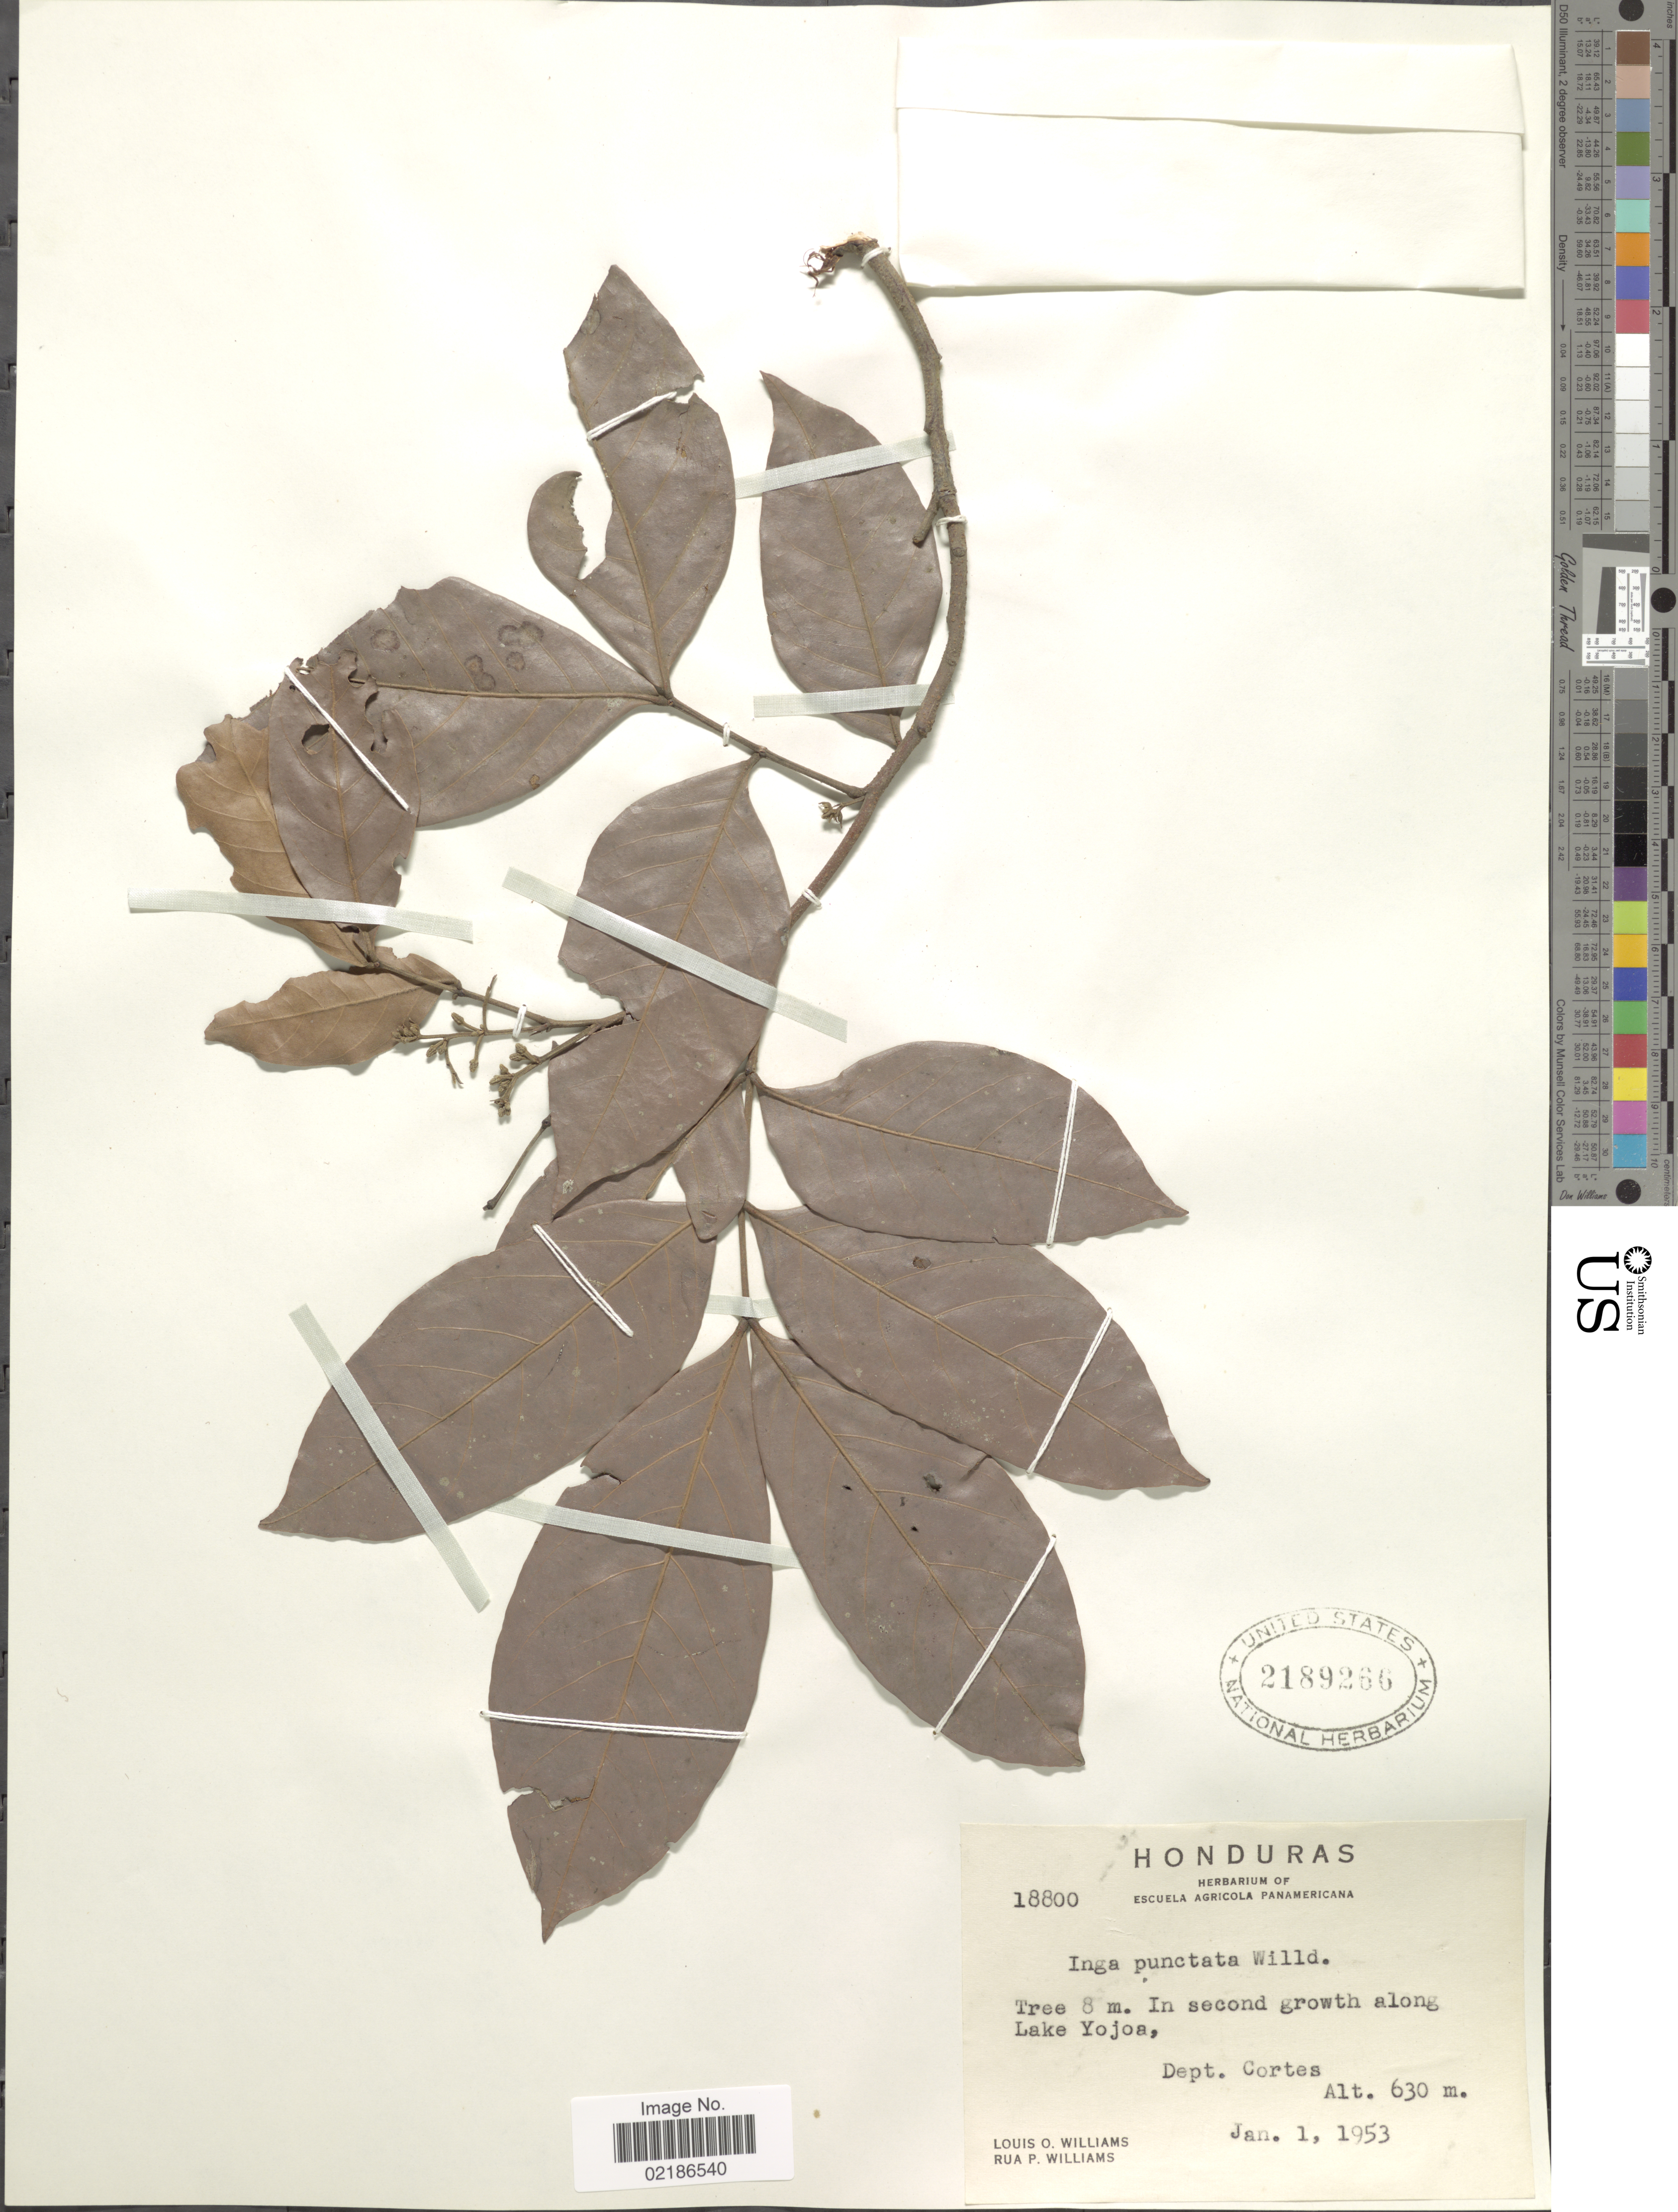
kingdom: Plantae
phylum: Tracheophyta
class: Magnoliopsida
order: Fabales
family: Fabaceae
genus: Inga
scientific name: Inga punctata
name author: Willd.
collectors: L. O. Williams & R. P. Williams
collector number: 18800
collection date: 1953-01-01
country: Honduras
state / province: Cortés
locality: Along Lake Yojoa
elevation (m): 630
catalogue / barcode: US 2189266